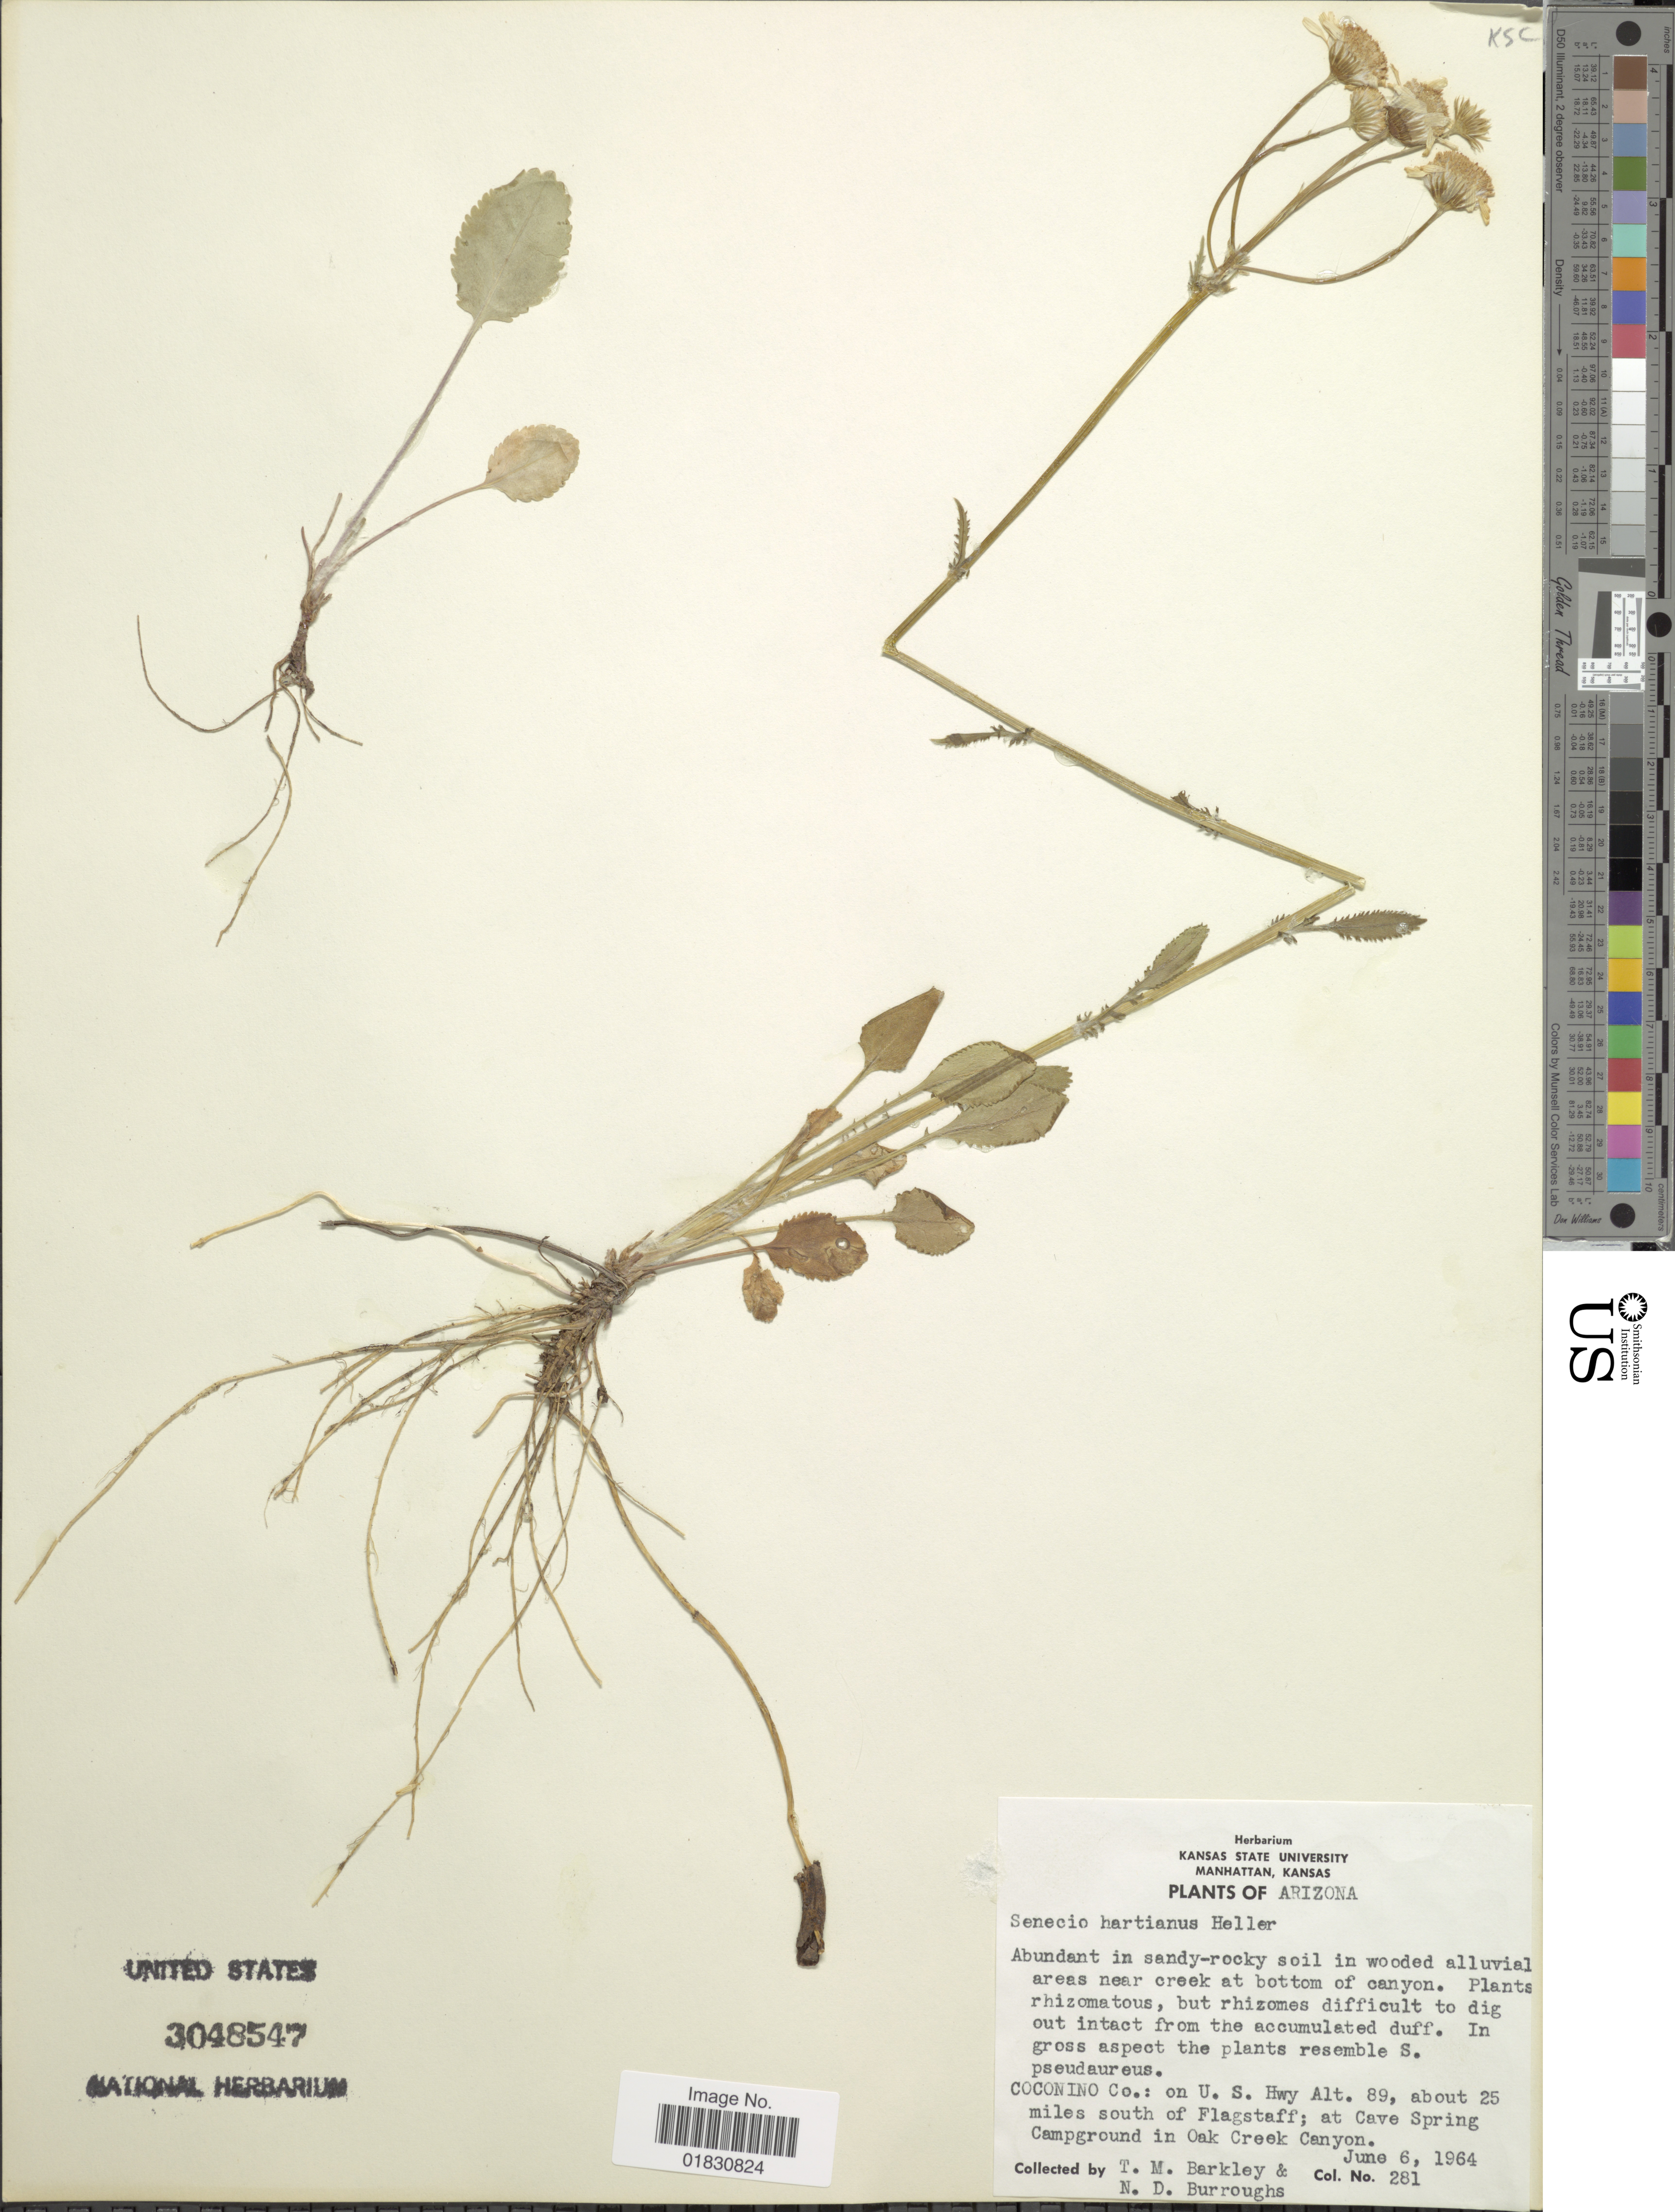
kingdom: Plantae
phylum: Tracheophyta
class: Magnoliopsida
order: Asterales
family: Asteraceae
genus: Packera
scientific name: Packera hartiana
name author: (A. Heller) W.A. Weber & Á. Löve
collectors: T. M. Barkley & N. Burroughs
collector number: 281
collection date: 1964-06-06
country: United States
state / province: Arizona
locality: Coconino Co.: on U. S. Hwy, about 25 miles south of Flagstaff, at Cave Spring Campground in Oak Creek Canyon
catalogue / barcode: US 3048547